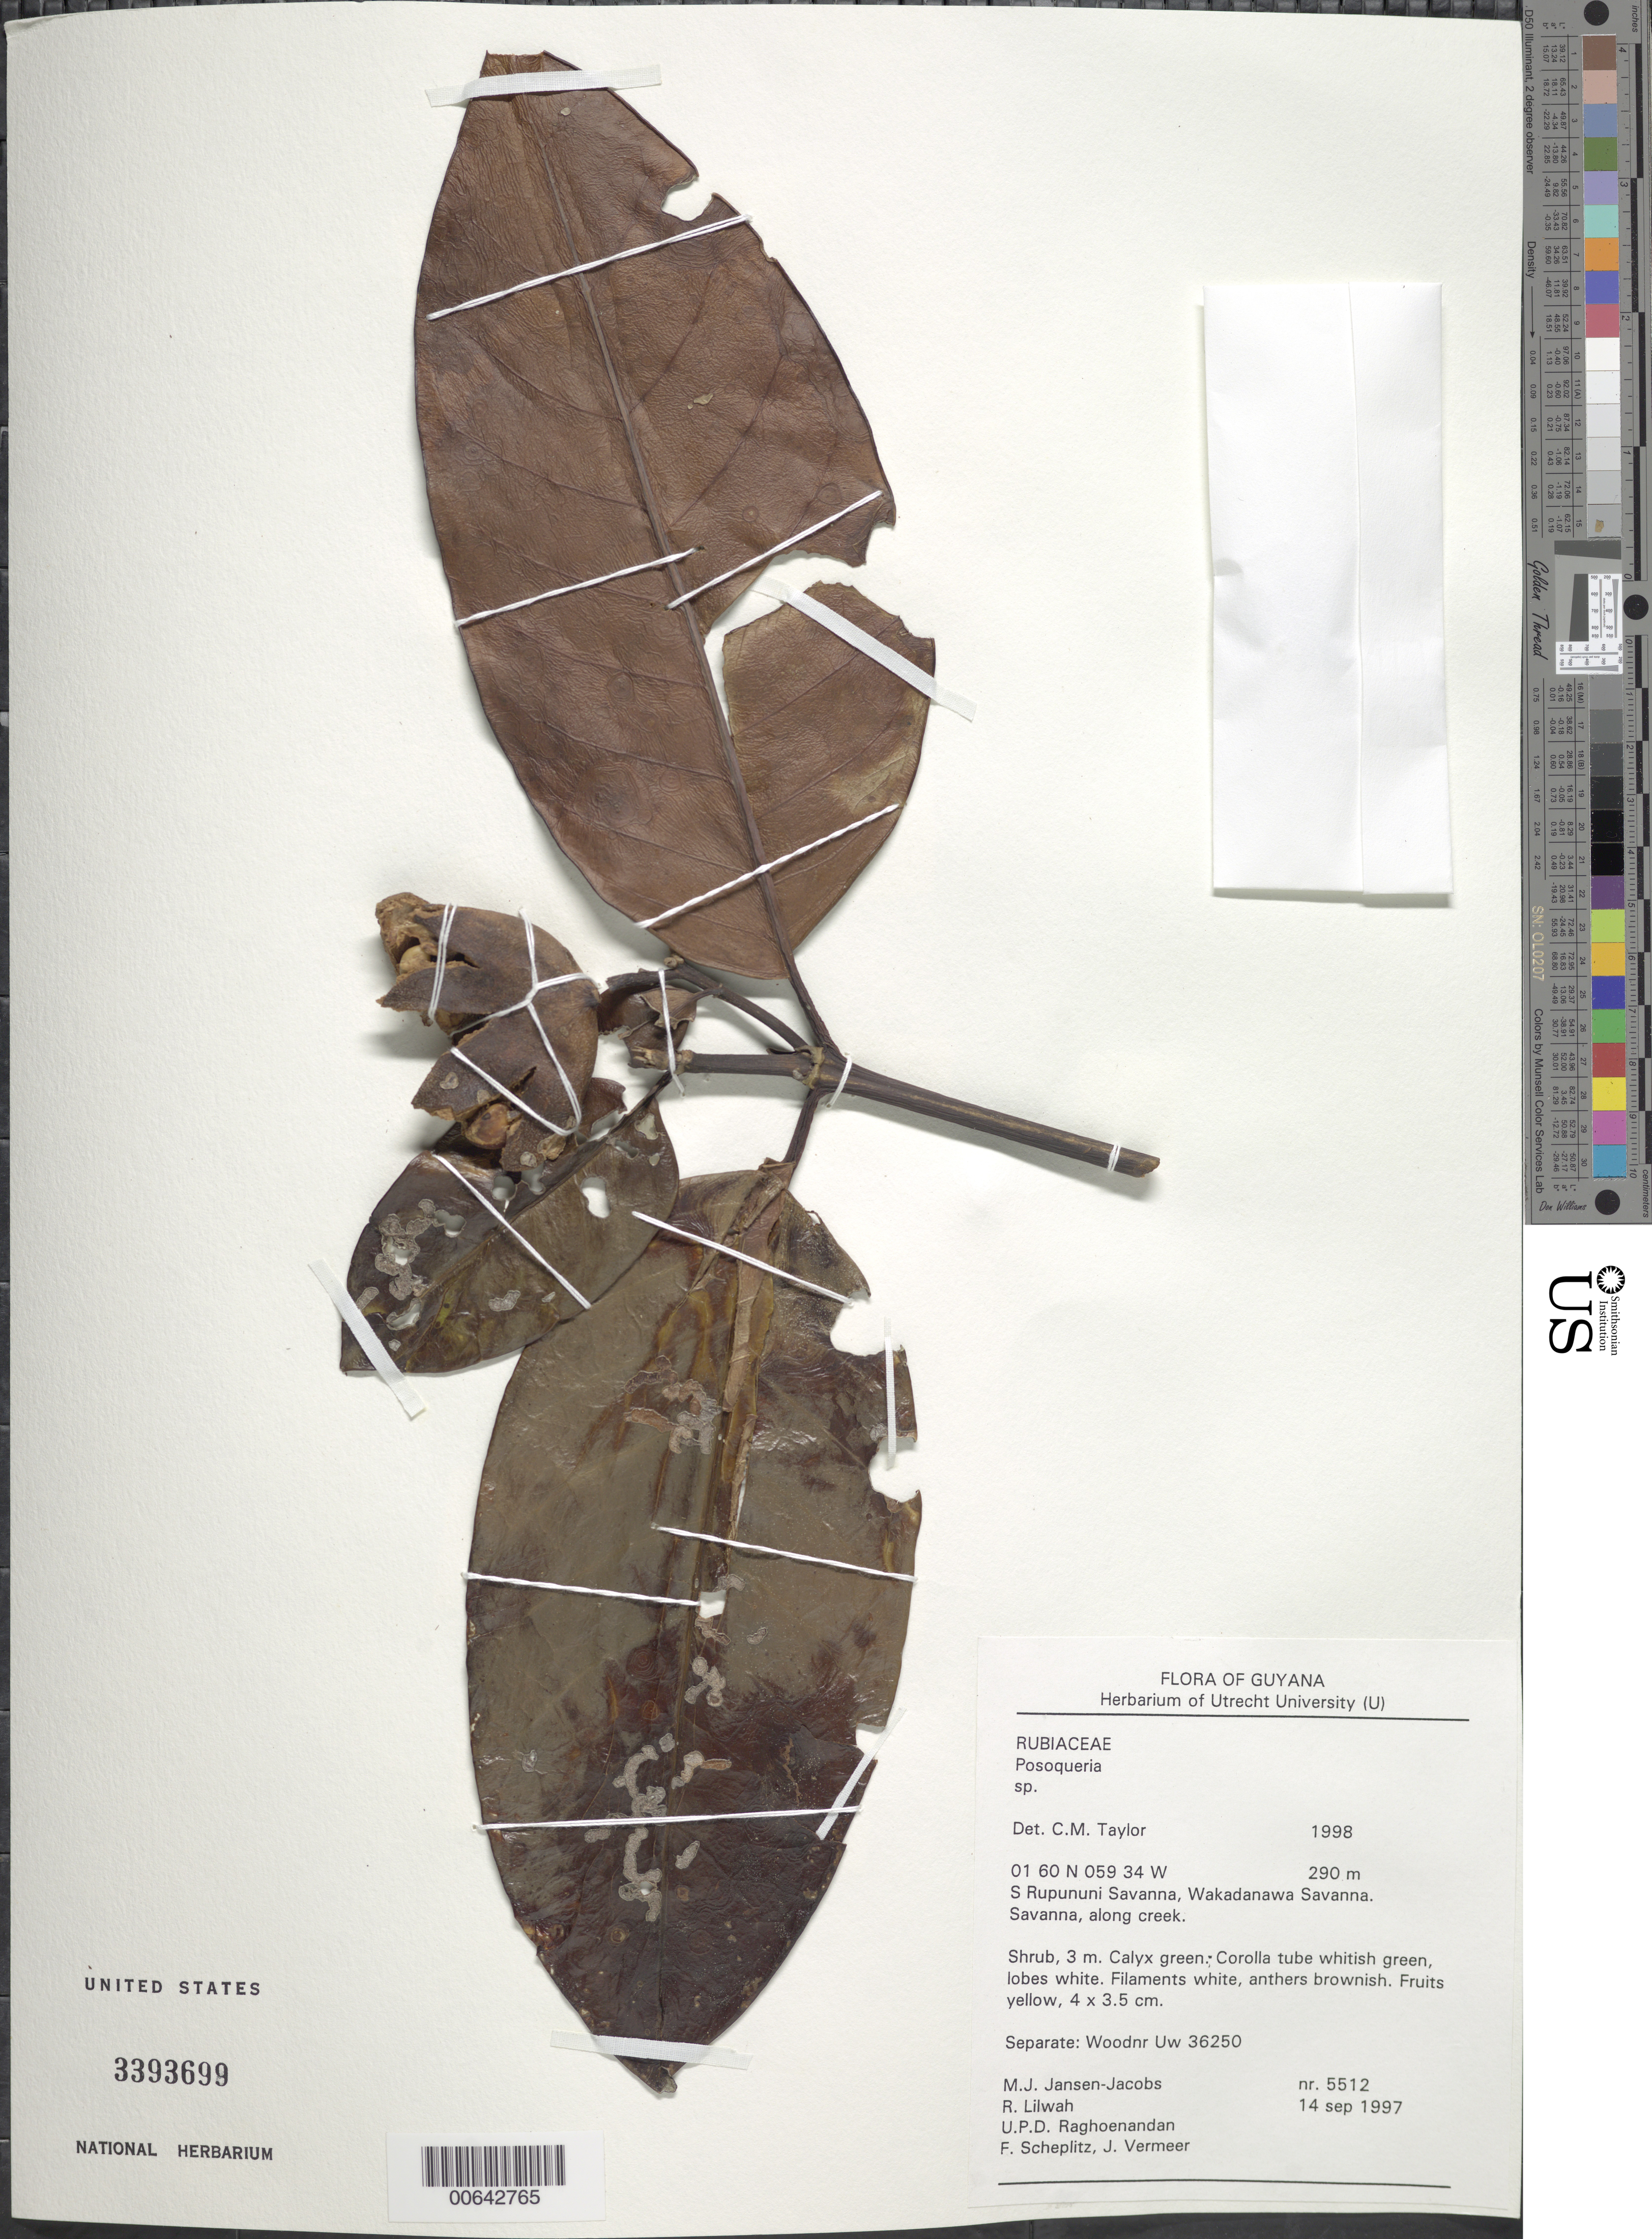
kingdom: Plantae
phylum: Tracheophyta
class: Magnoliopsida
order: Gentianales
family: Rubiaceae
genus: Posoqueria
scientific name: Posoqueria sp.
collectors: M. J. Jansen-Jacobs, R. Lilwah, U. Raghoenandan, F. Scheplitz & J. Vermeer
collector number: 5512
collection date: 1997-09-14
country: Guyana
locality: S Rupununi Savanna, Wakadanawa Savanna, Savanna, along creek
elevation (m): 290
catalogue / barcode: US 3393699